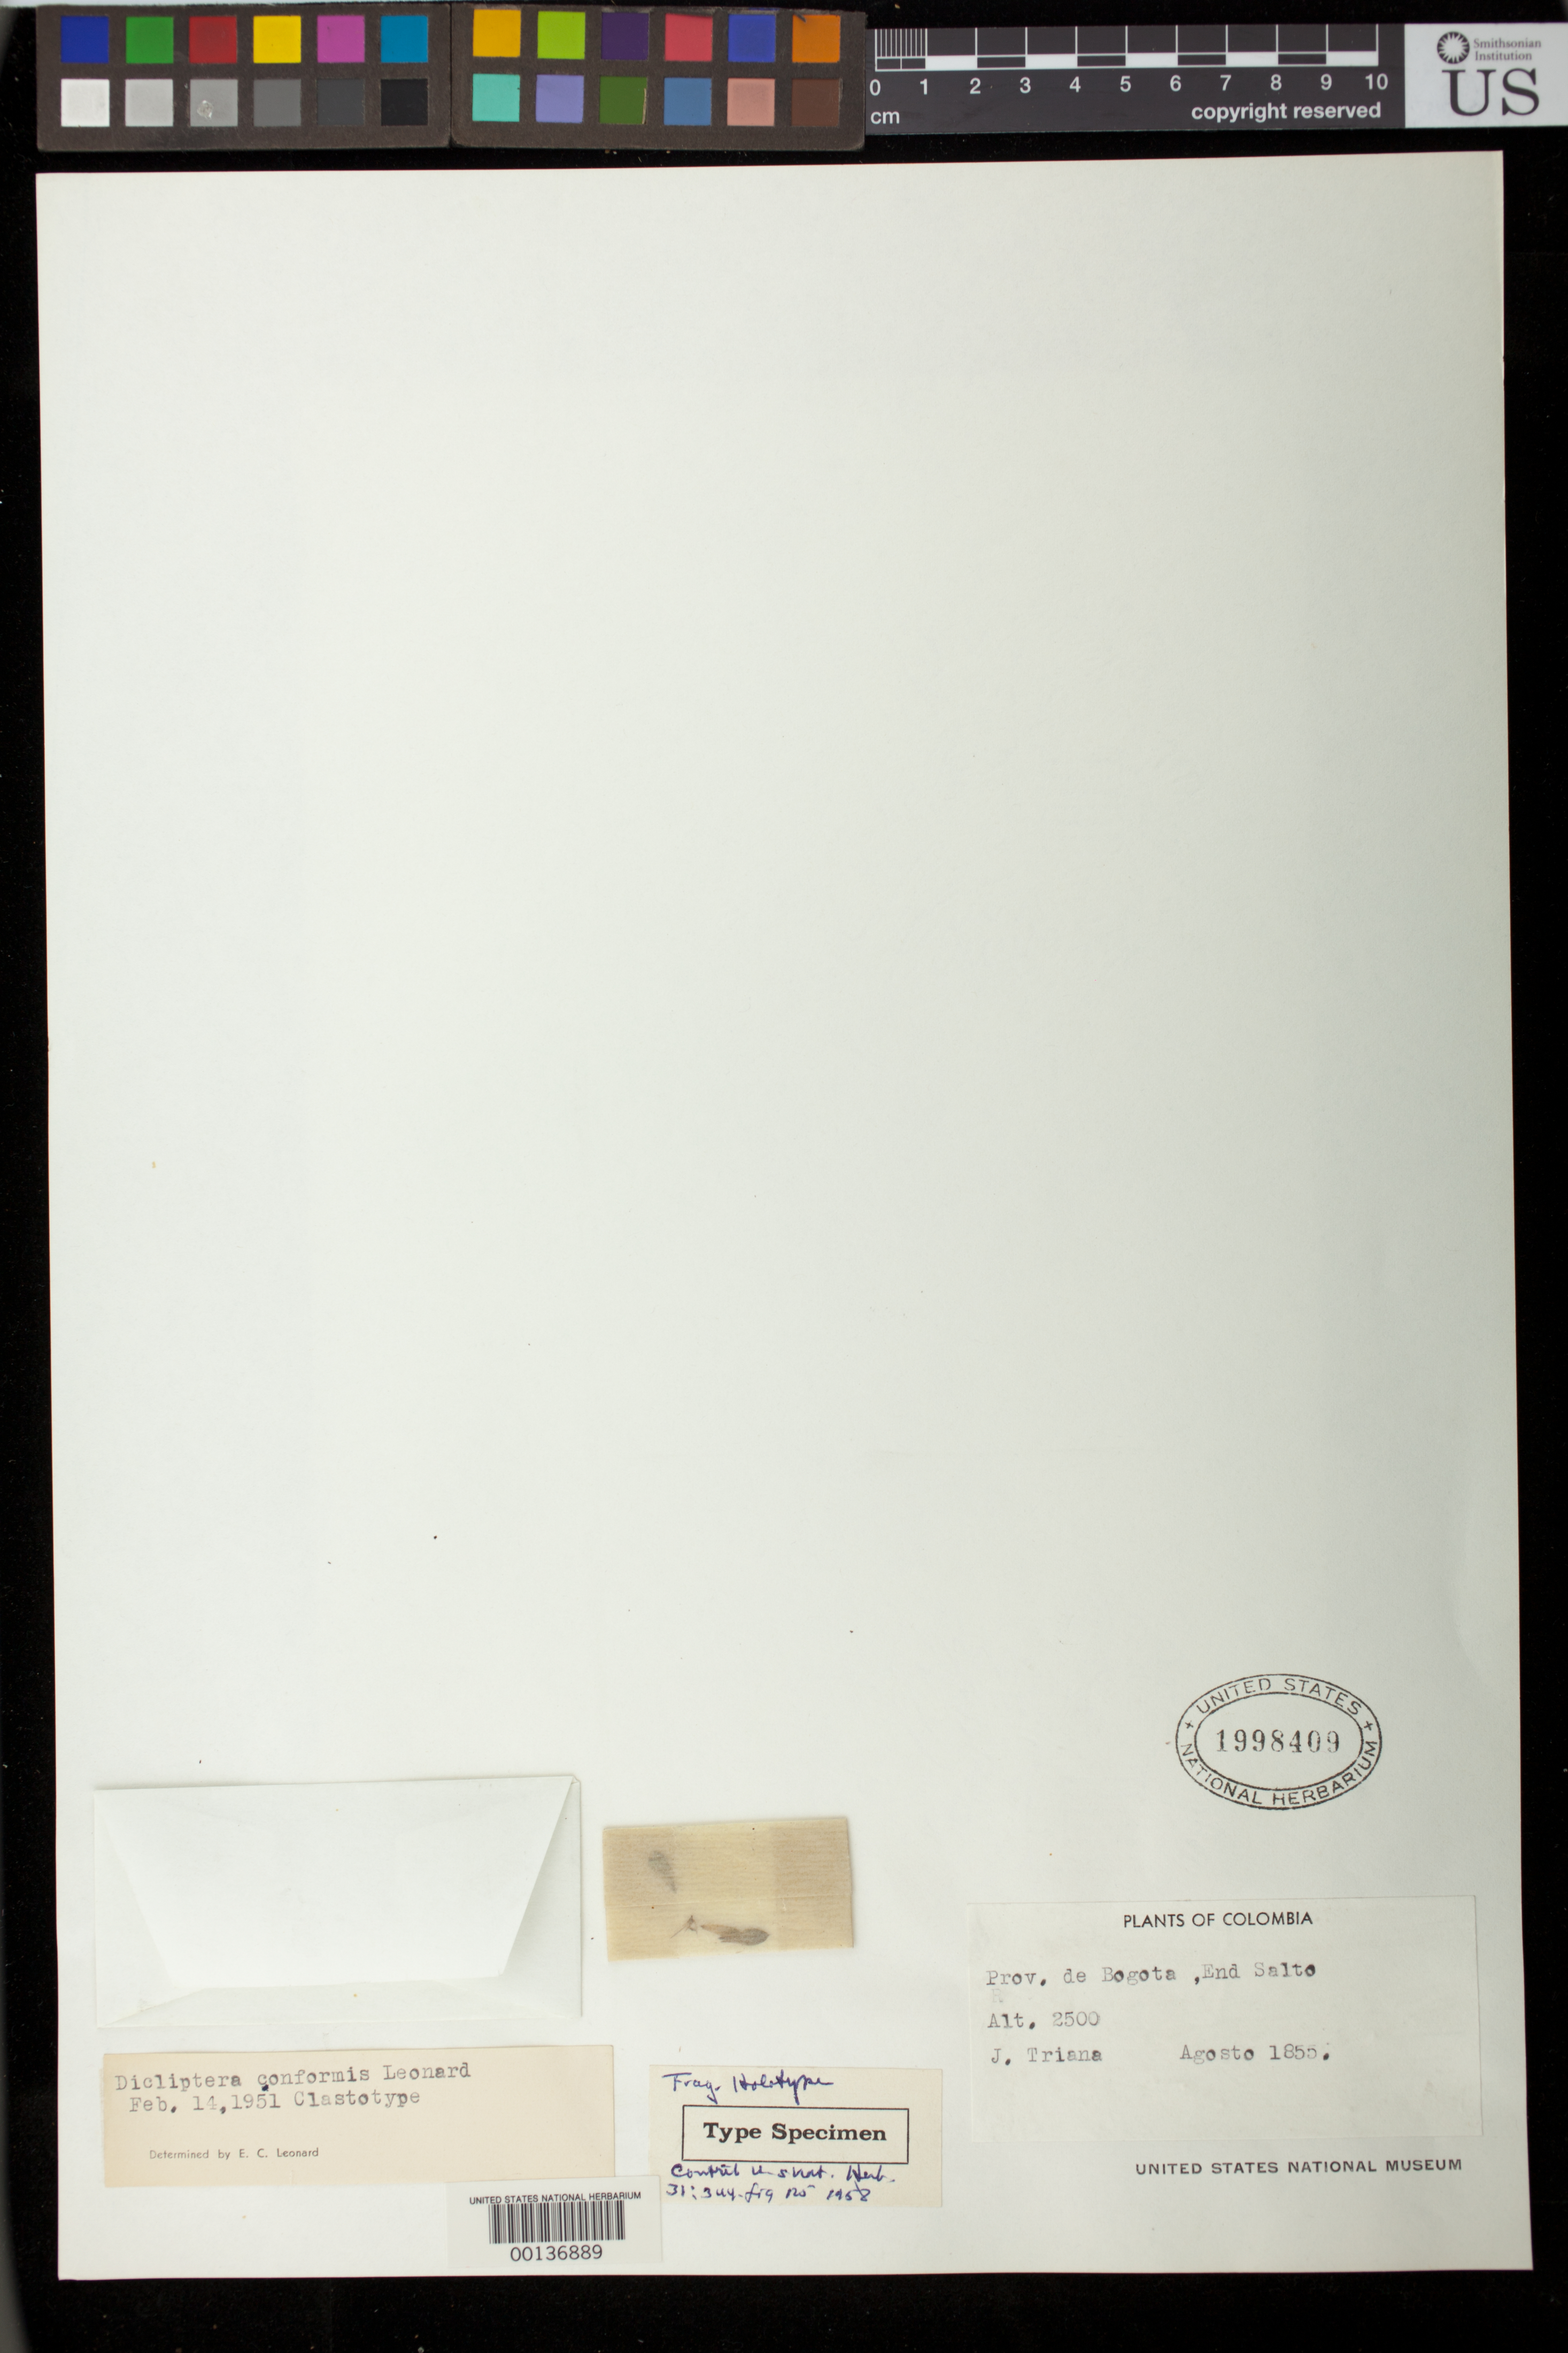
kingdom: Plantae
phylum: Tracheophyta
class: Magnoliopsida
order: Lamiales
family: Acanthaceae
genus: Dicliptera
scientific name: Dicliptera conformis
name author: Leonard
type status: Isotype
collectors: J. J. Triana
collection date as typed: Aug 1855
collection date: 1855-08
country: Colombia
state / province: Cauca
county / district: Popayan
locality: Almaguer.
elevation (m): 2000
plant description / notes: Fragmentary material of type specimen ("fragment of holotype", "clastotype"), ex herb. unknown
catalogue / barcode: US 1998409